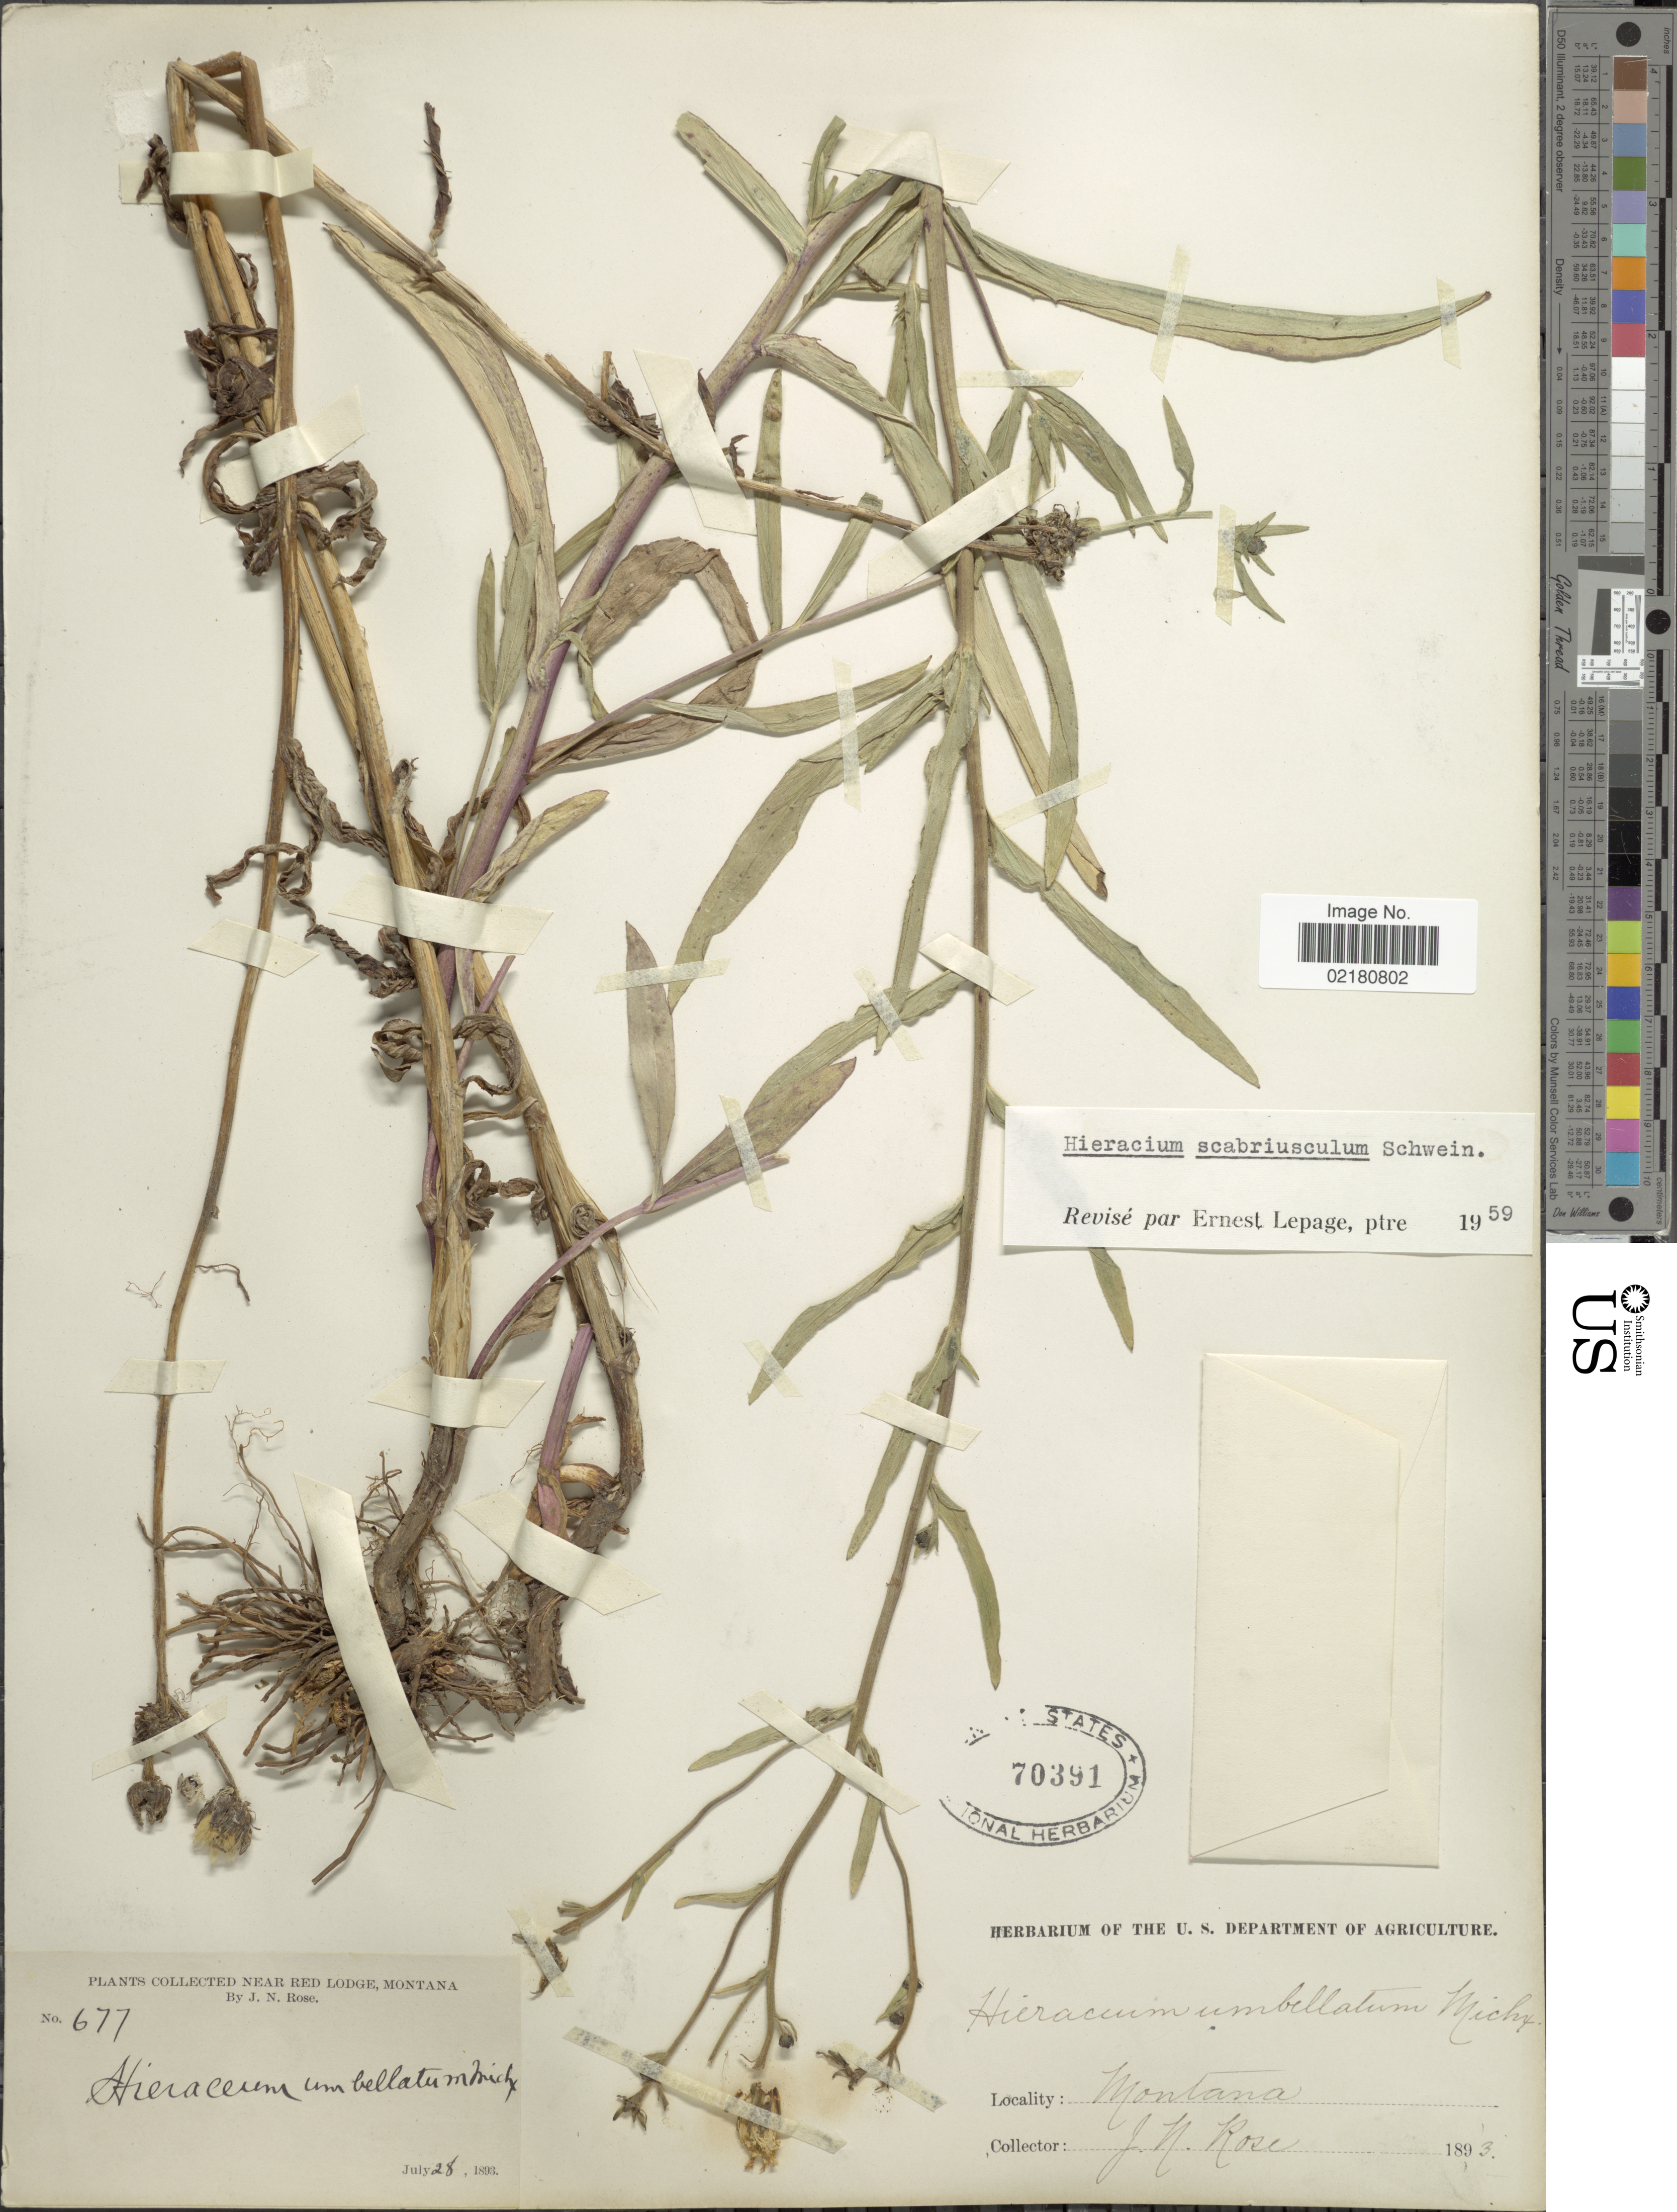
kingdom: Plantae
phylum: Tracheophyta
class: Magnoliopsida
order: Asterales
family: Asteraceae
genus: Hieracium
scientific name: Hieracium umbellatum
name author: L.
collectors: J. N. Rose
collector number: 677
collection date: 1803-06-28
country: United States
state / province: Montana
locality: Near Red Lodge, Montana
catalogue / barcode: US 70391